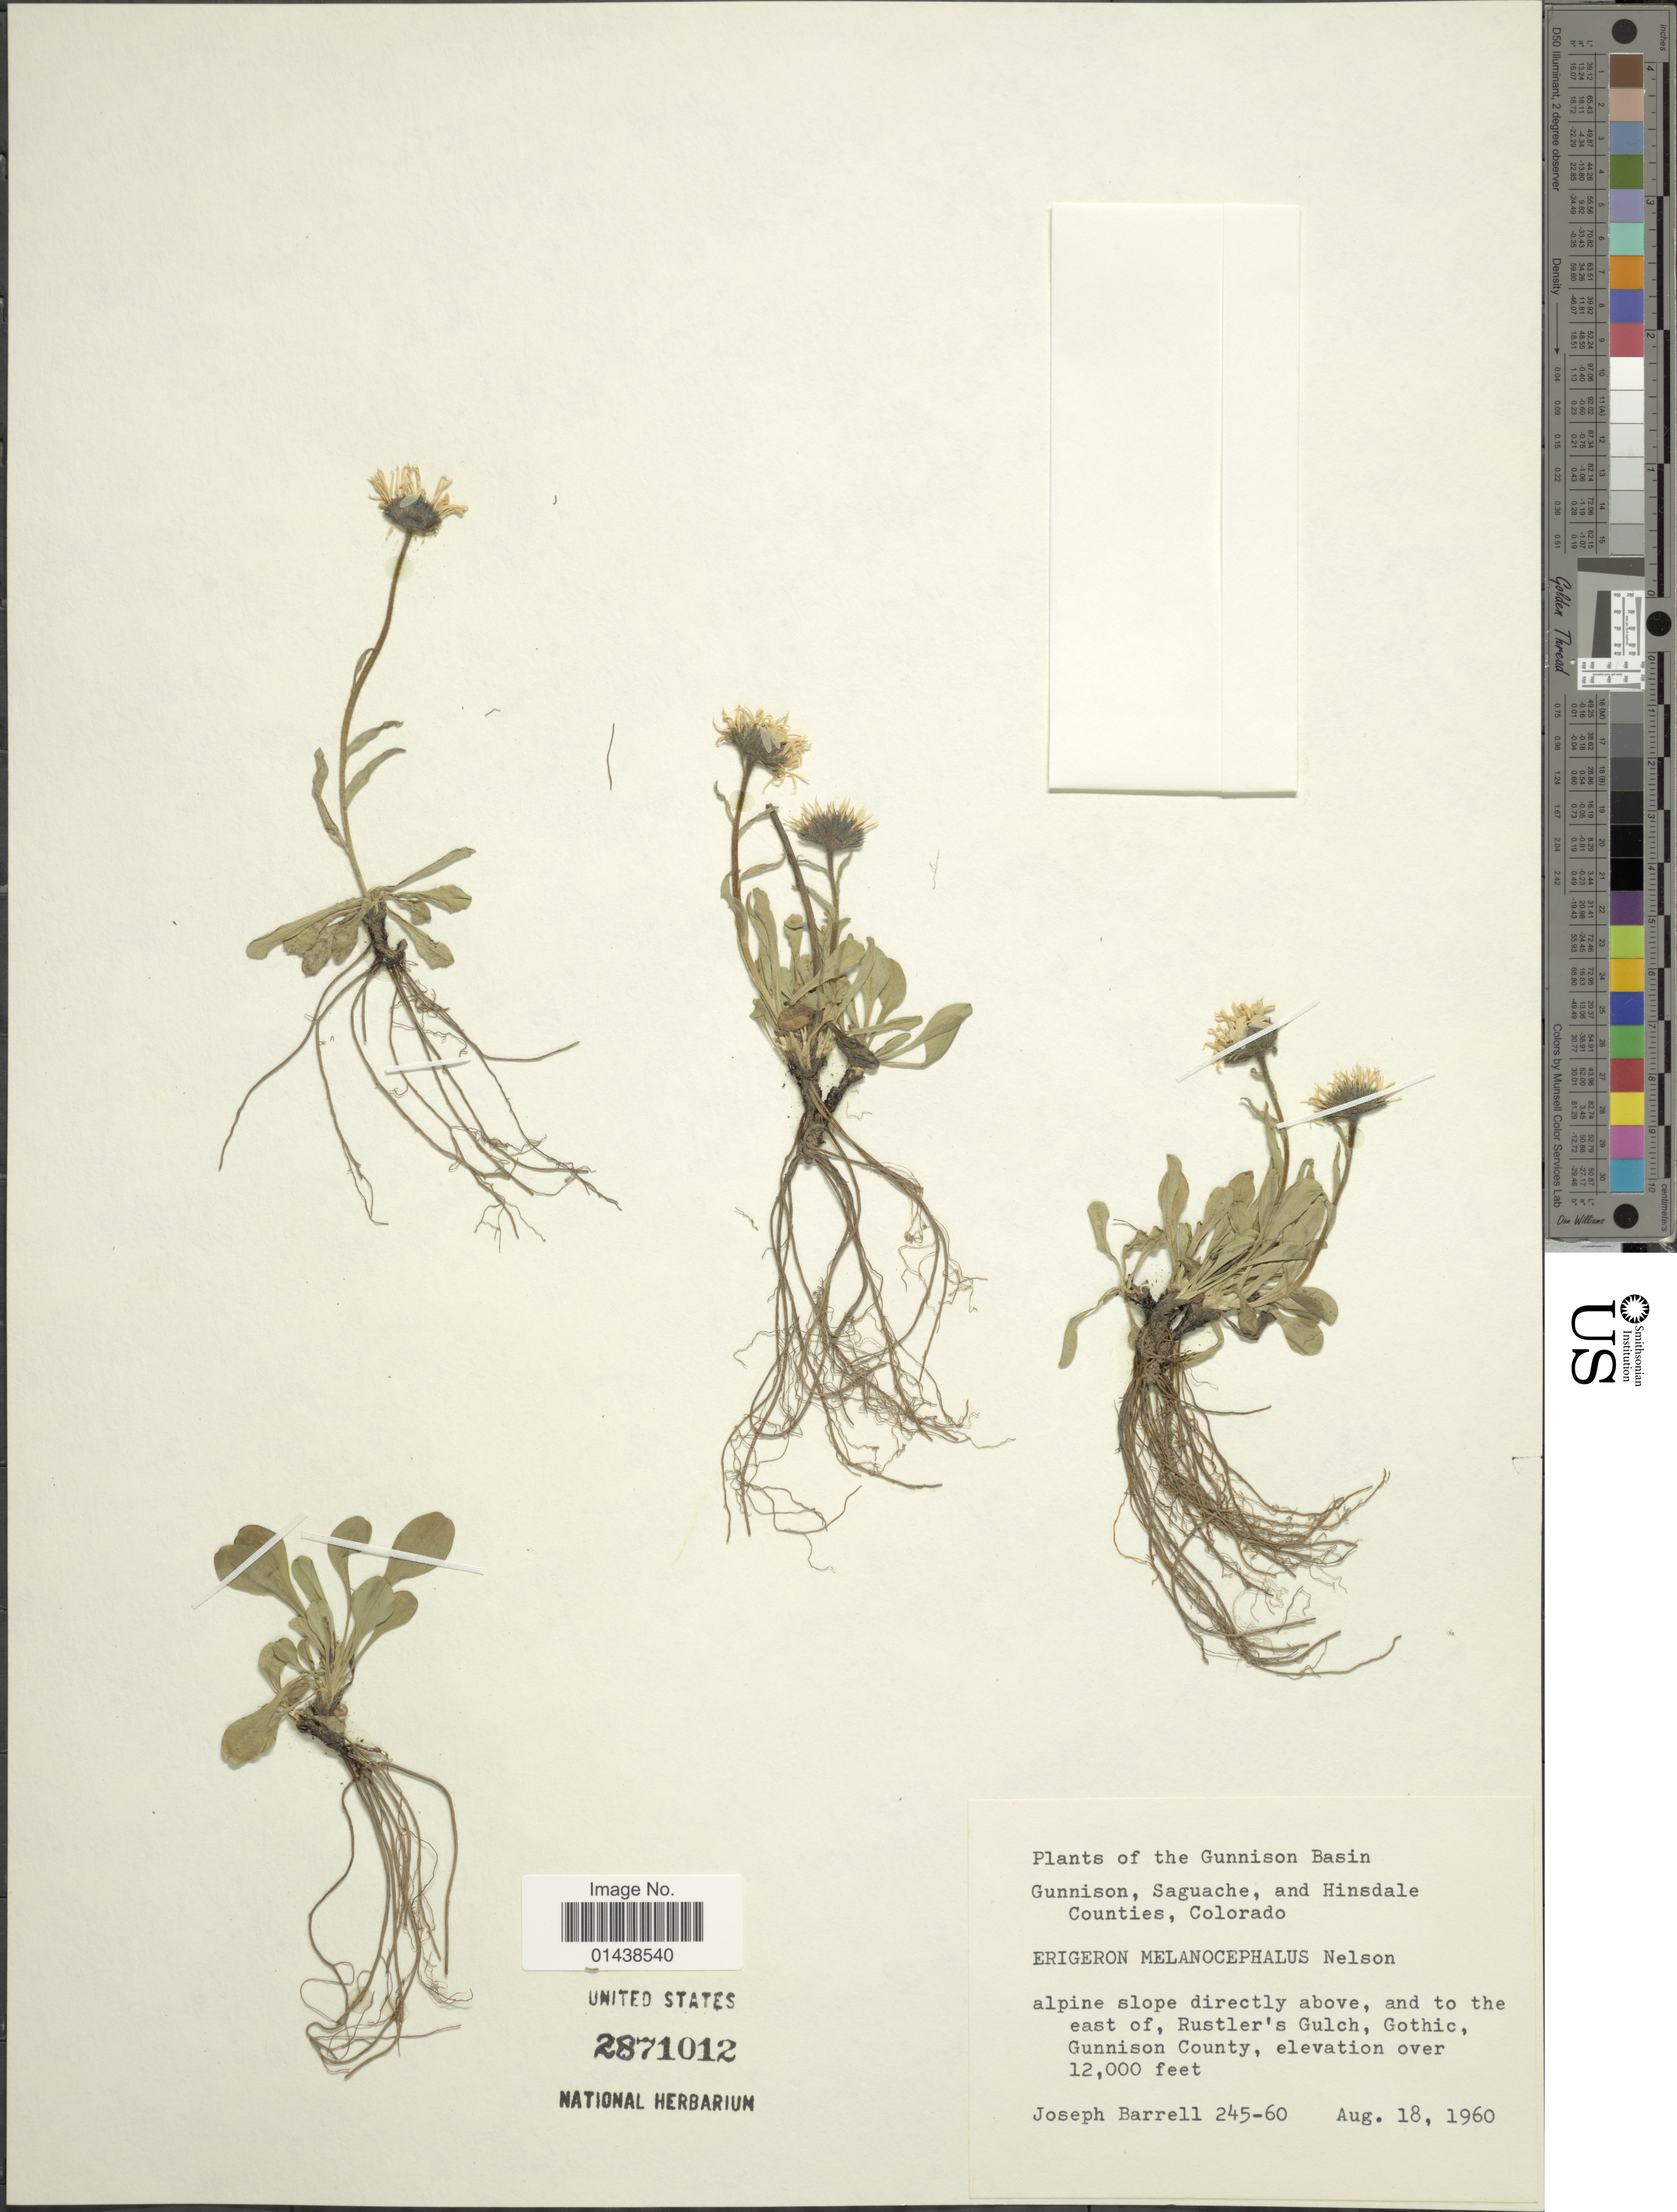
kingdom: Plantae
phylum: Tracheophyta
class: Magnoliopsida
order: Asterales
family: Asteraceae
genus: Erigeron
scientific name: Erigeron melanocephalus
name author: (A. Nelson) A. Nelson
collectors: J. Barrell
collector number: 245-60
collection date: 1960-08-18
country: United States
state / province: Colorado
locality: Gunnison Basin. directly above, and to the east of, Rustler's Gulch, Gothic, Gunnison County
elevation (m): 3658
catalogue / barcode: US 2871012